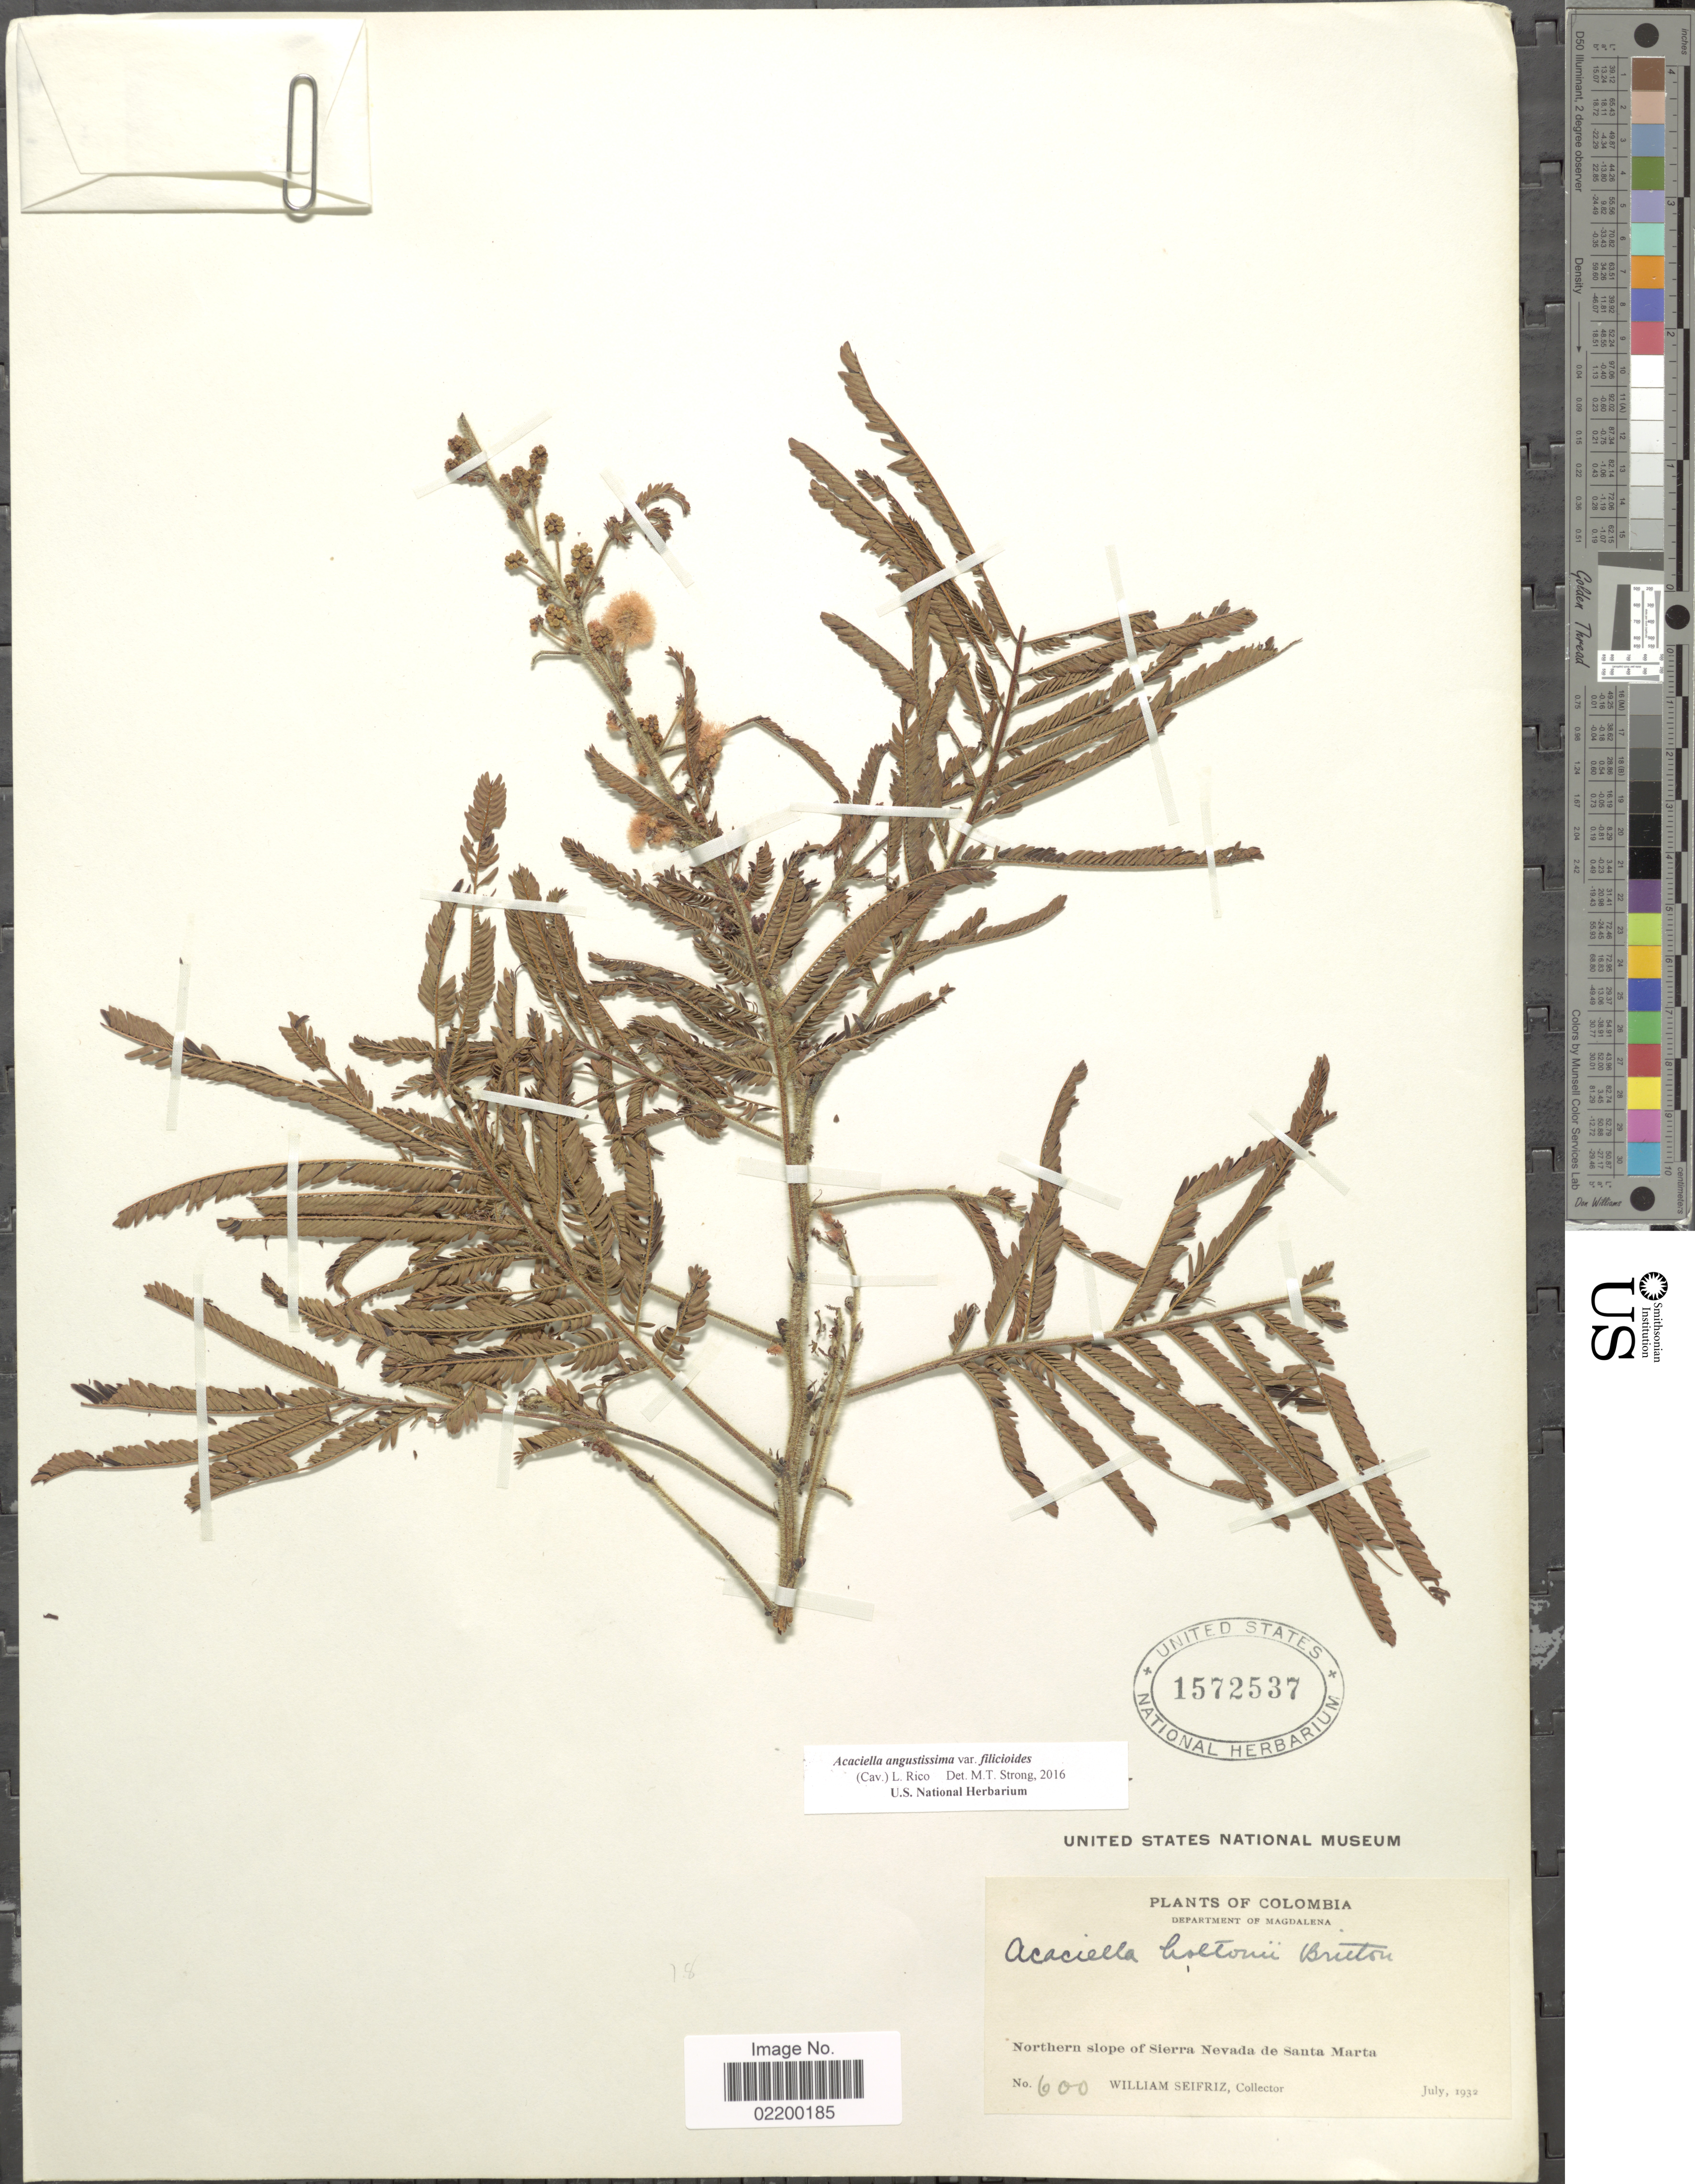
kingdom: Plantae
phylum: Tracheophyta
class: Magnoliopsida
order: Fabales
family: Fabaceae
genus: Acaciella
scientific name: Acaciella angustissima var. filicioides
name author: (Cav.) L. Rico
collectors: W. Seifriz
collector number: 600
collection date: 1932-07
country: Colombia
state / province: Magdalena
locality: Department of Magdalena. Northern slope of Sierra Nevada de Santa Marta.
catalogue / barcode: US 1572537